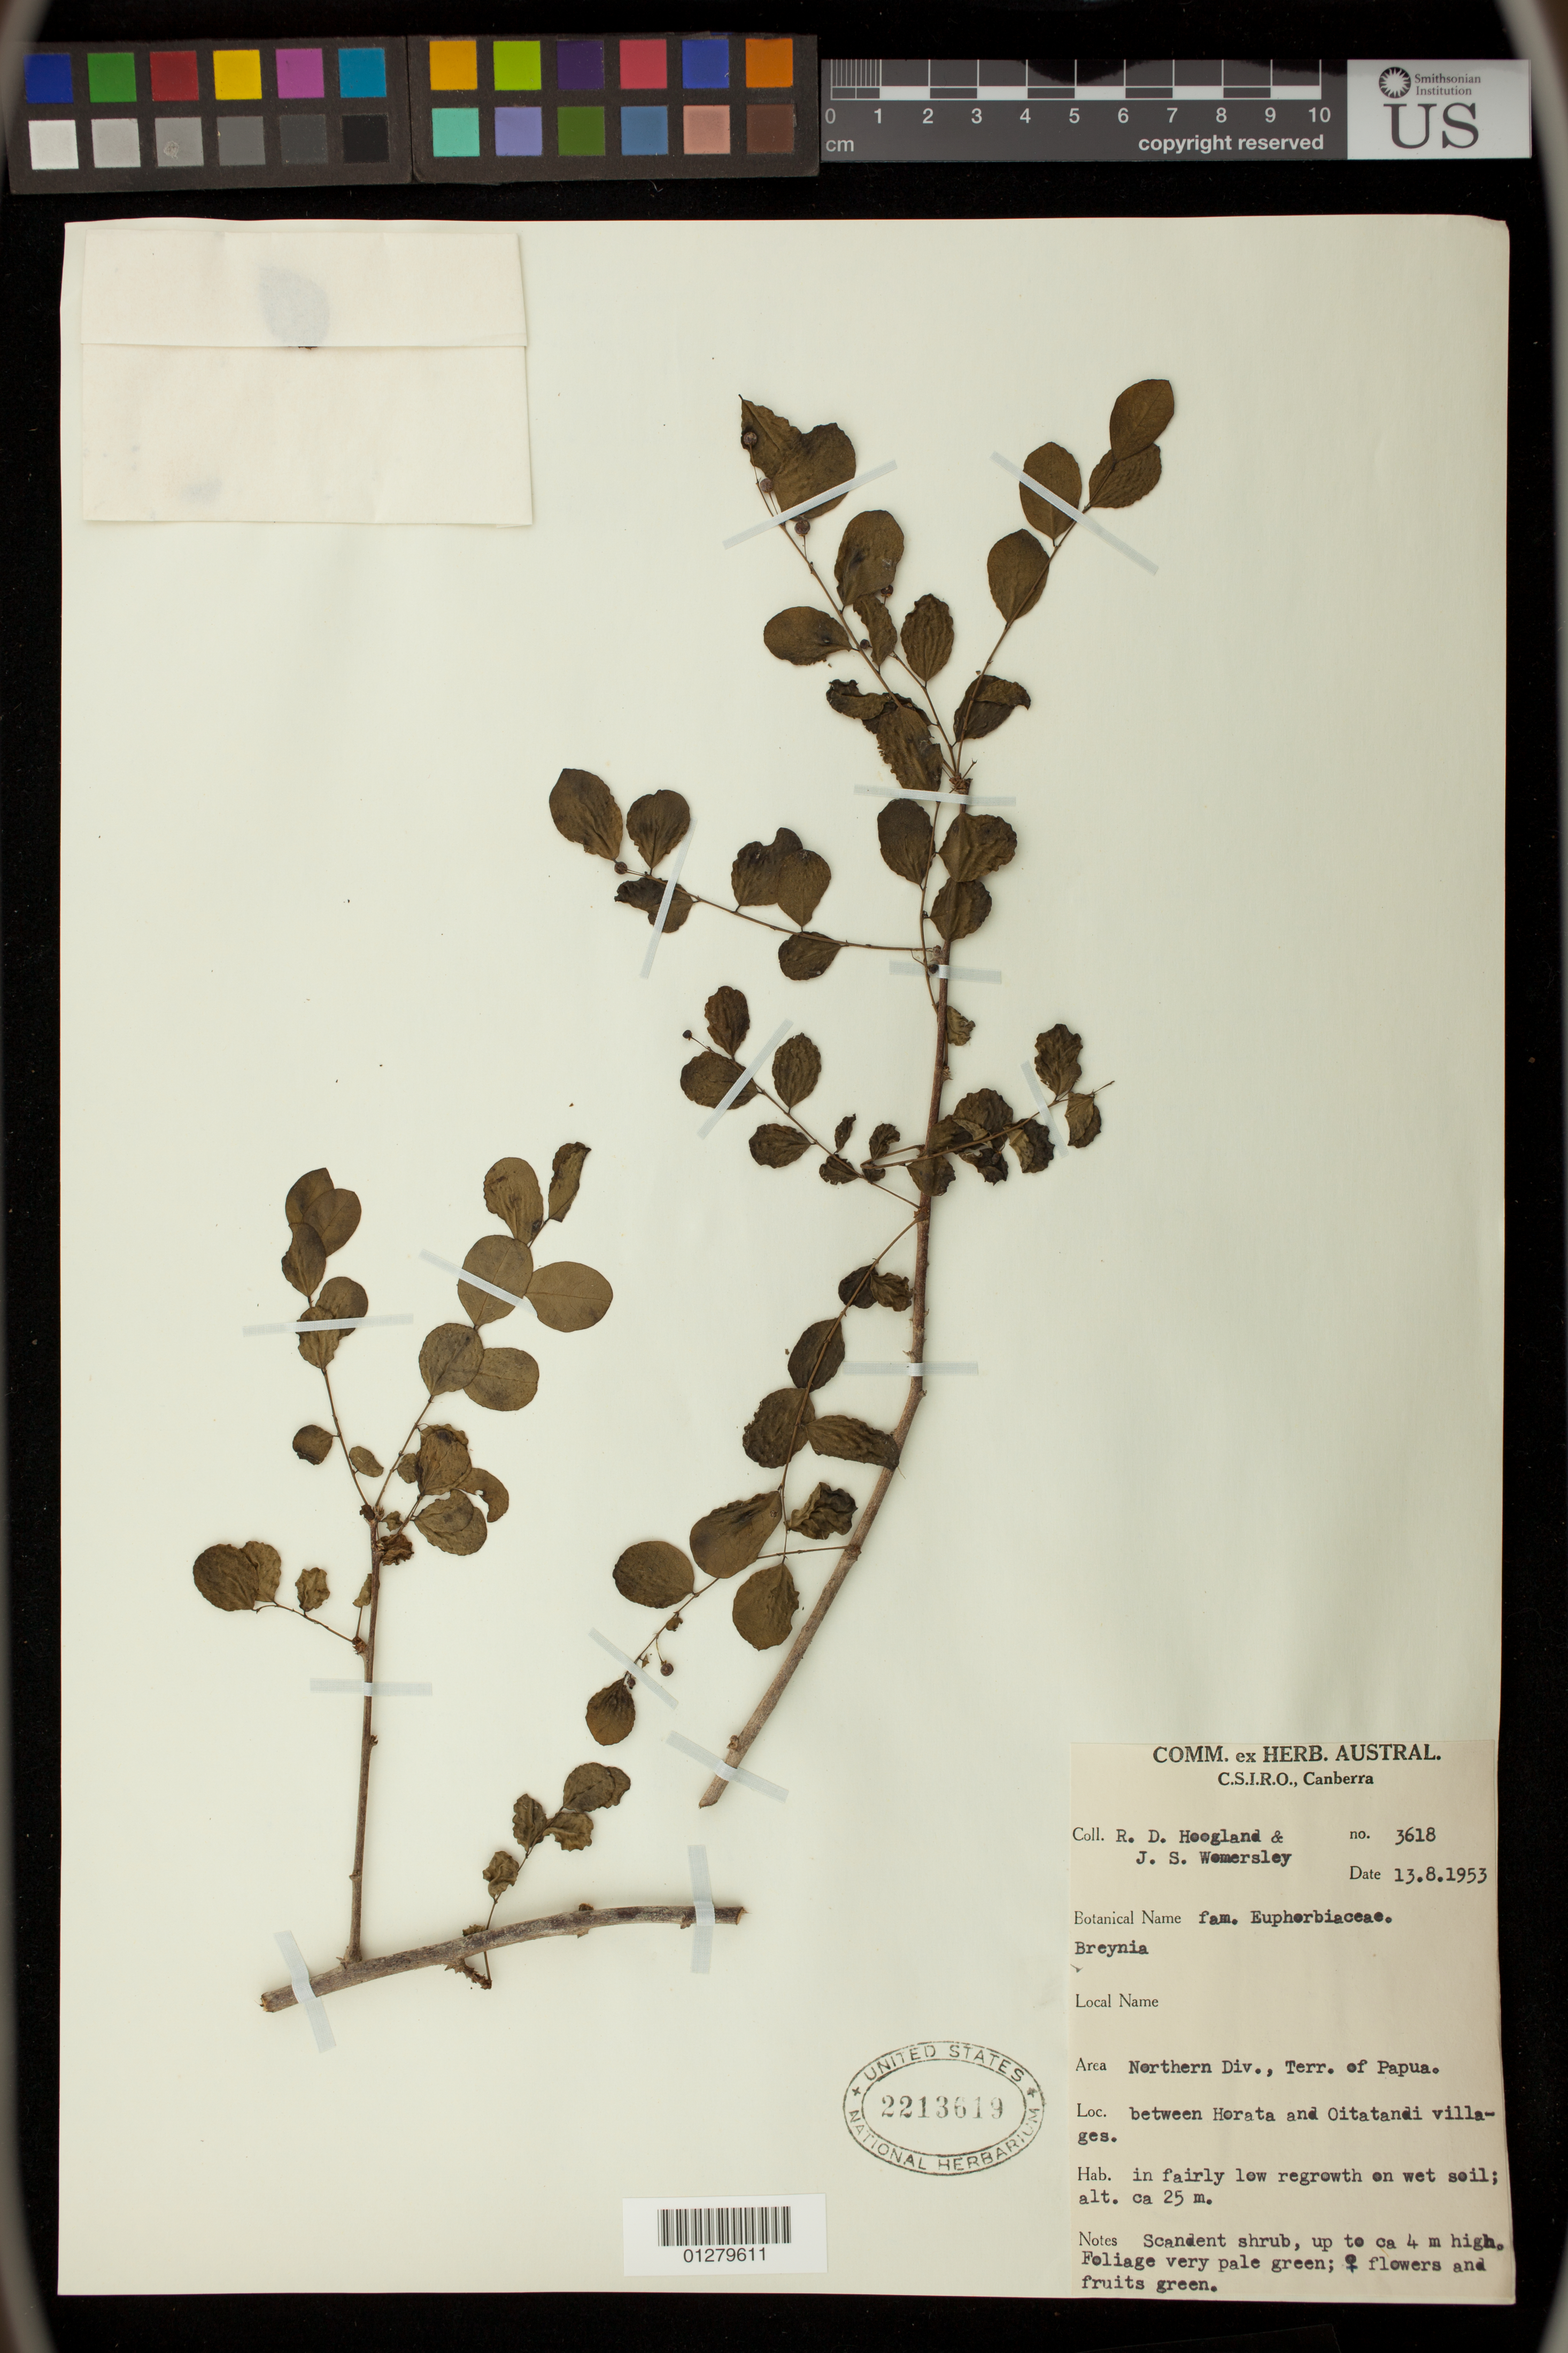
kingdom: Plantae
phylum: Tracheophyta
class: Magnoliopsida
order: Malpighiales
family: Phyllanthaceae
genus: Breynia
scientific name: Breynia sp.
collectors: R. D. Hoogland & J. S. Womersley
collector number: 3618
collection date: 1953-08-13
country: Papua New Guinea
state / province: Northern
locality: Between Horata and Oitatandi villages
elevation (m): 25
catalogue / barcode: US 2213619